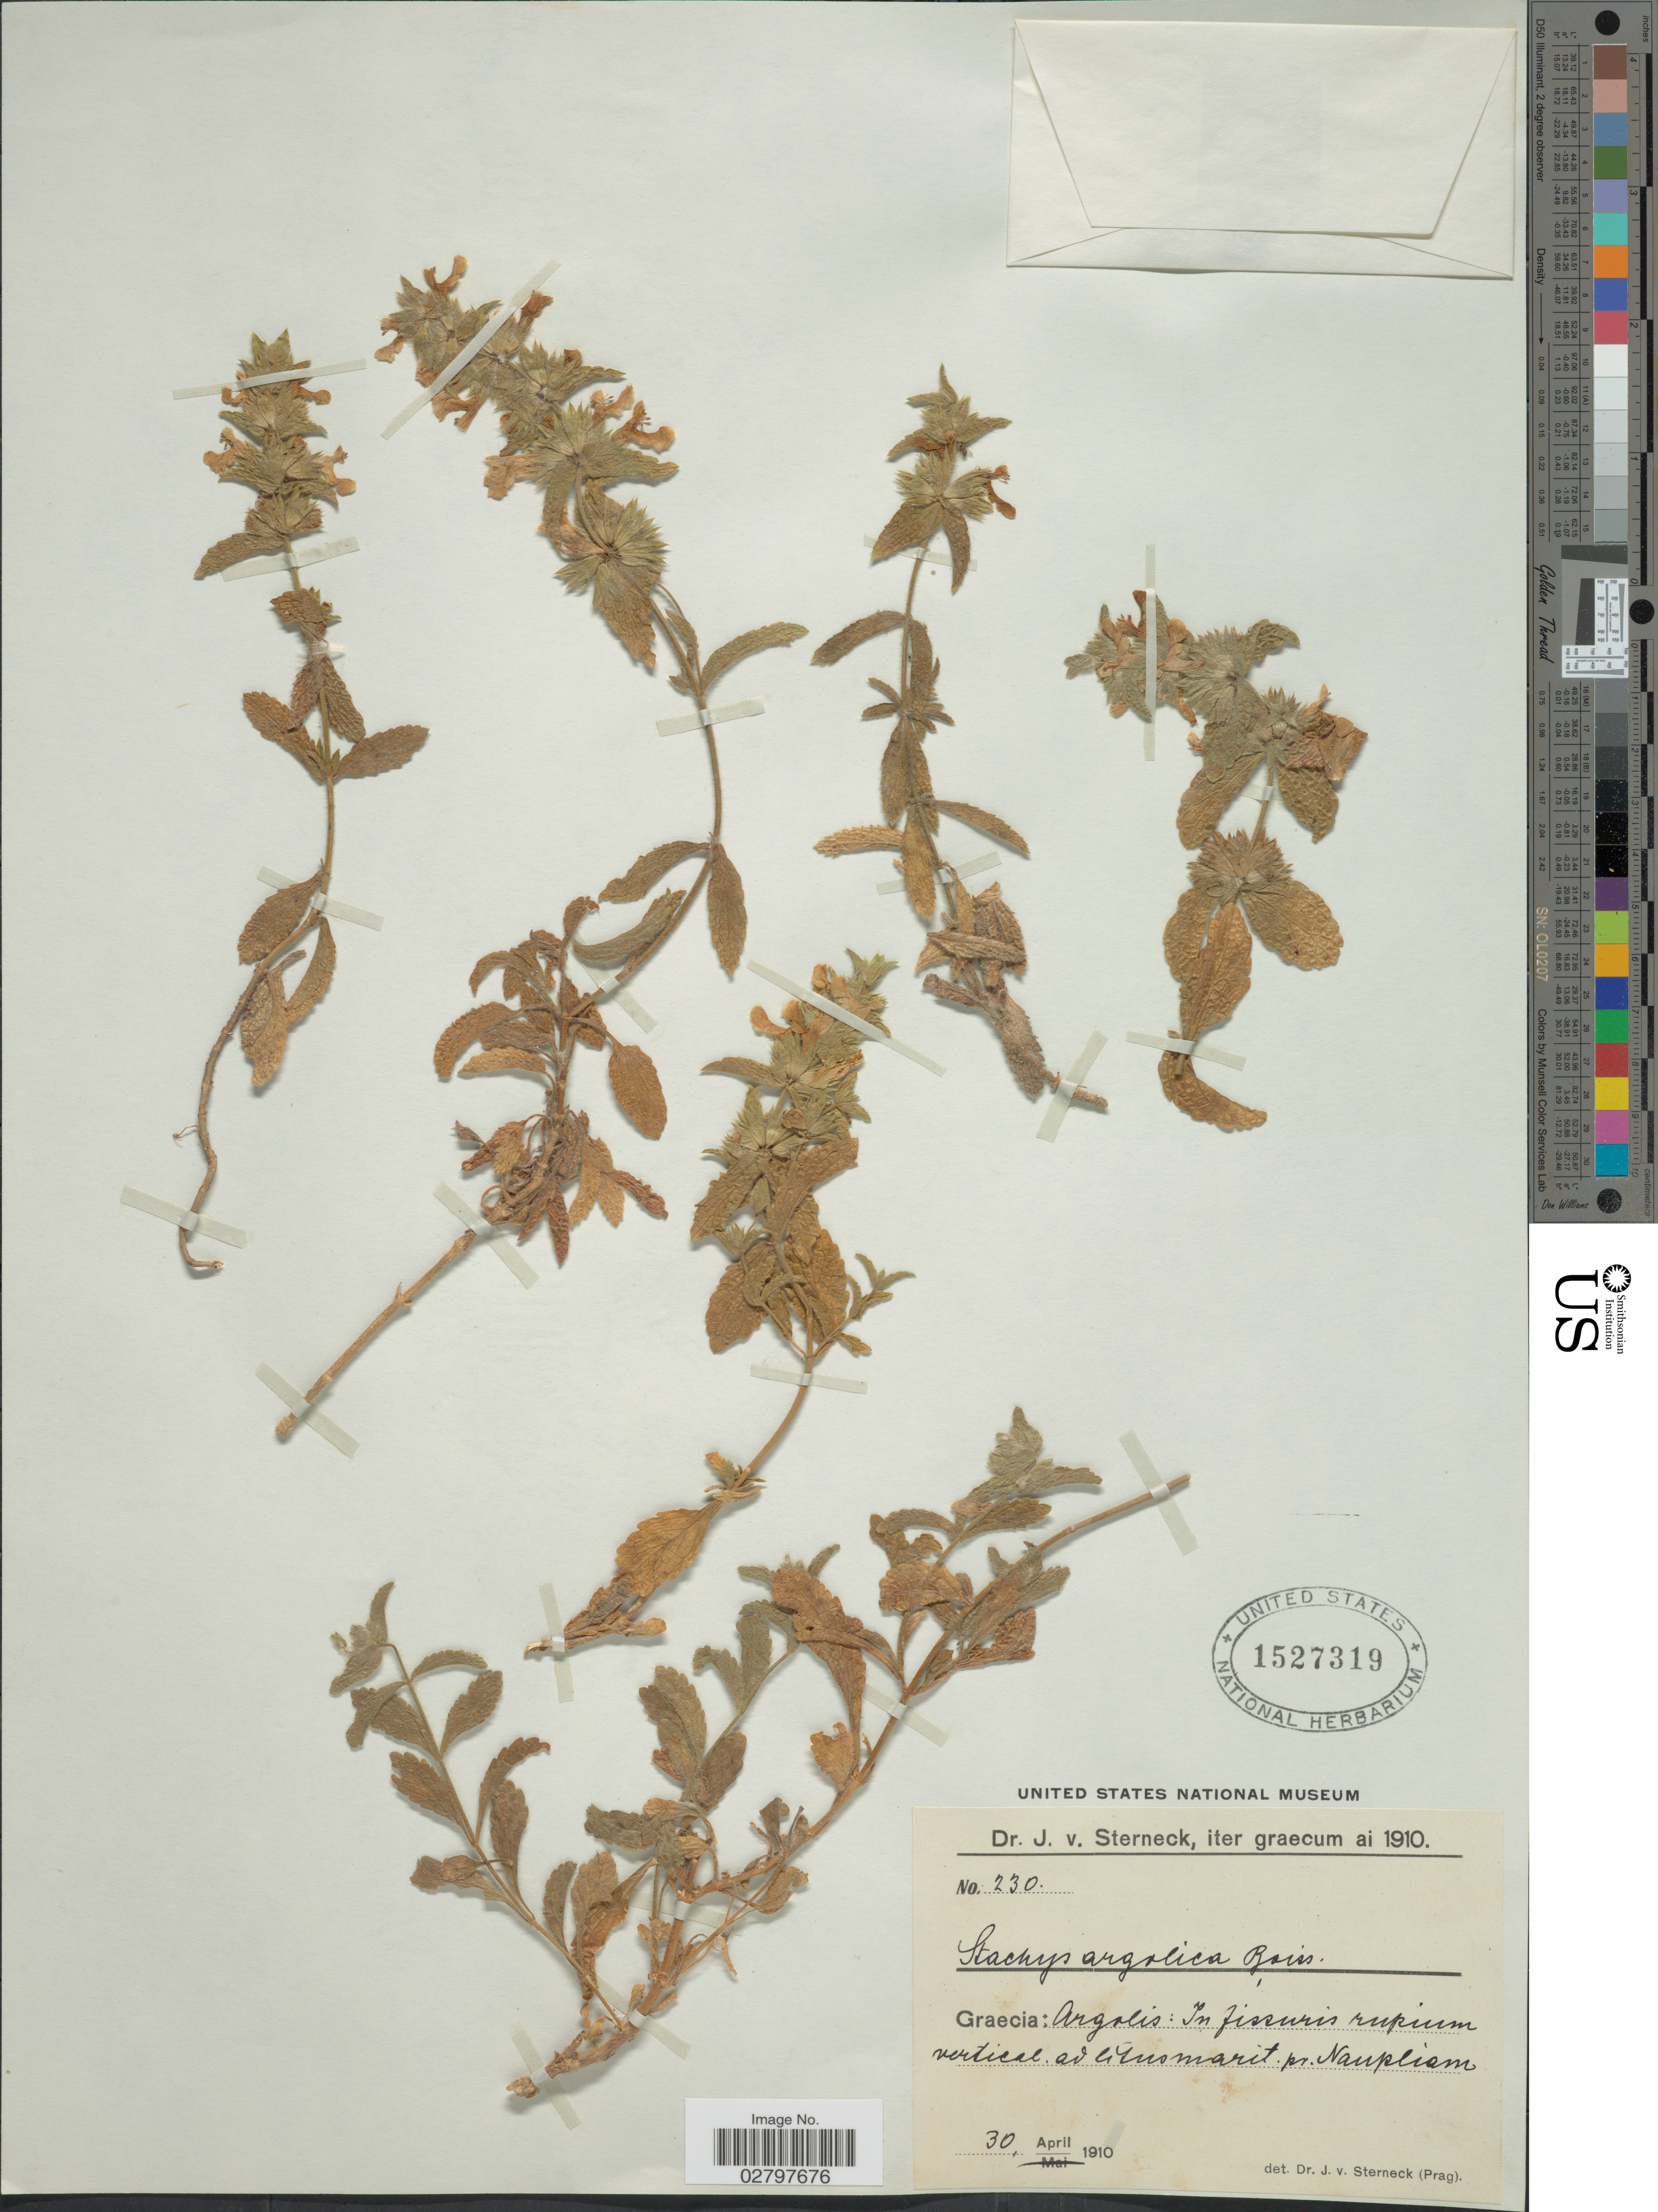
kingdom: Plantae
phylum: Tracheophyta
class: Magnoliopsida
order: Lamiales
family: Lamiaceae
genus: Stachys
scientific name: Stachys argolica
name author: Boiss.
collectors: J. von Sterneck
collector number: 230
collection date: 1910-04-30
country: Greece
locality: Argolis: In fissuris rupium vertical ad litus marit pr, Naupliam.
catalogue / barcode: US 1527319